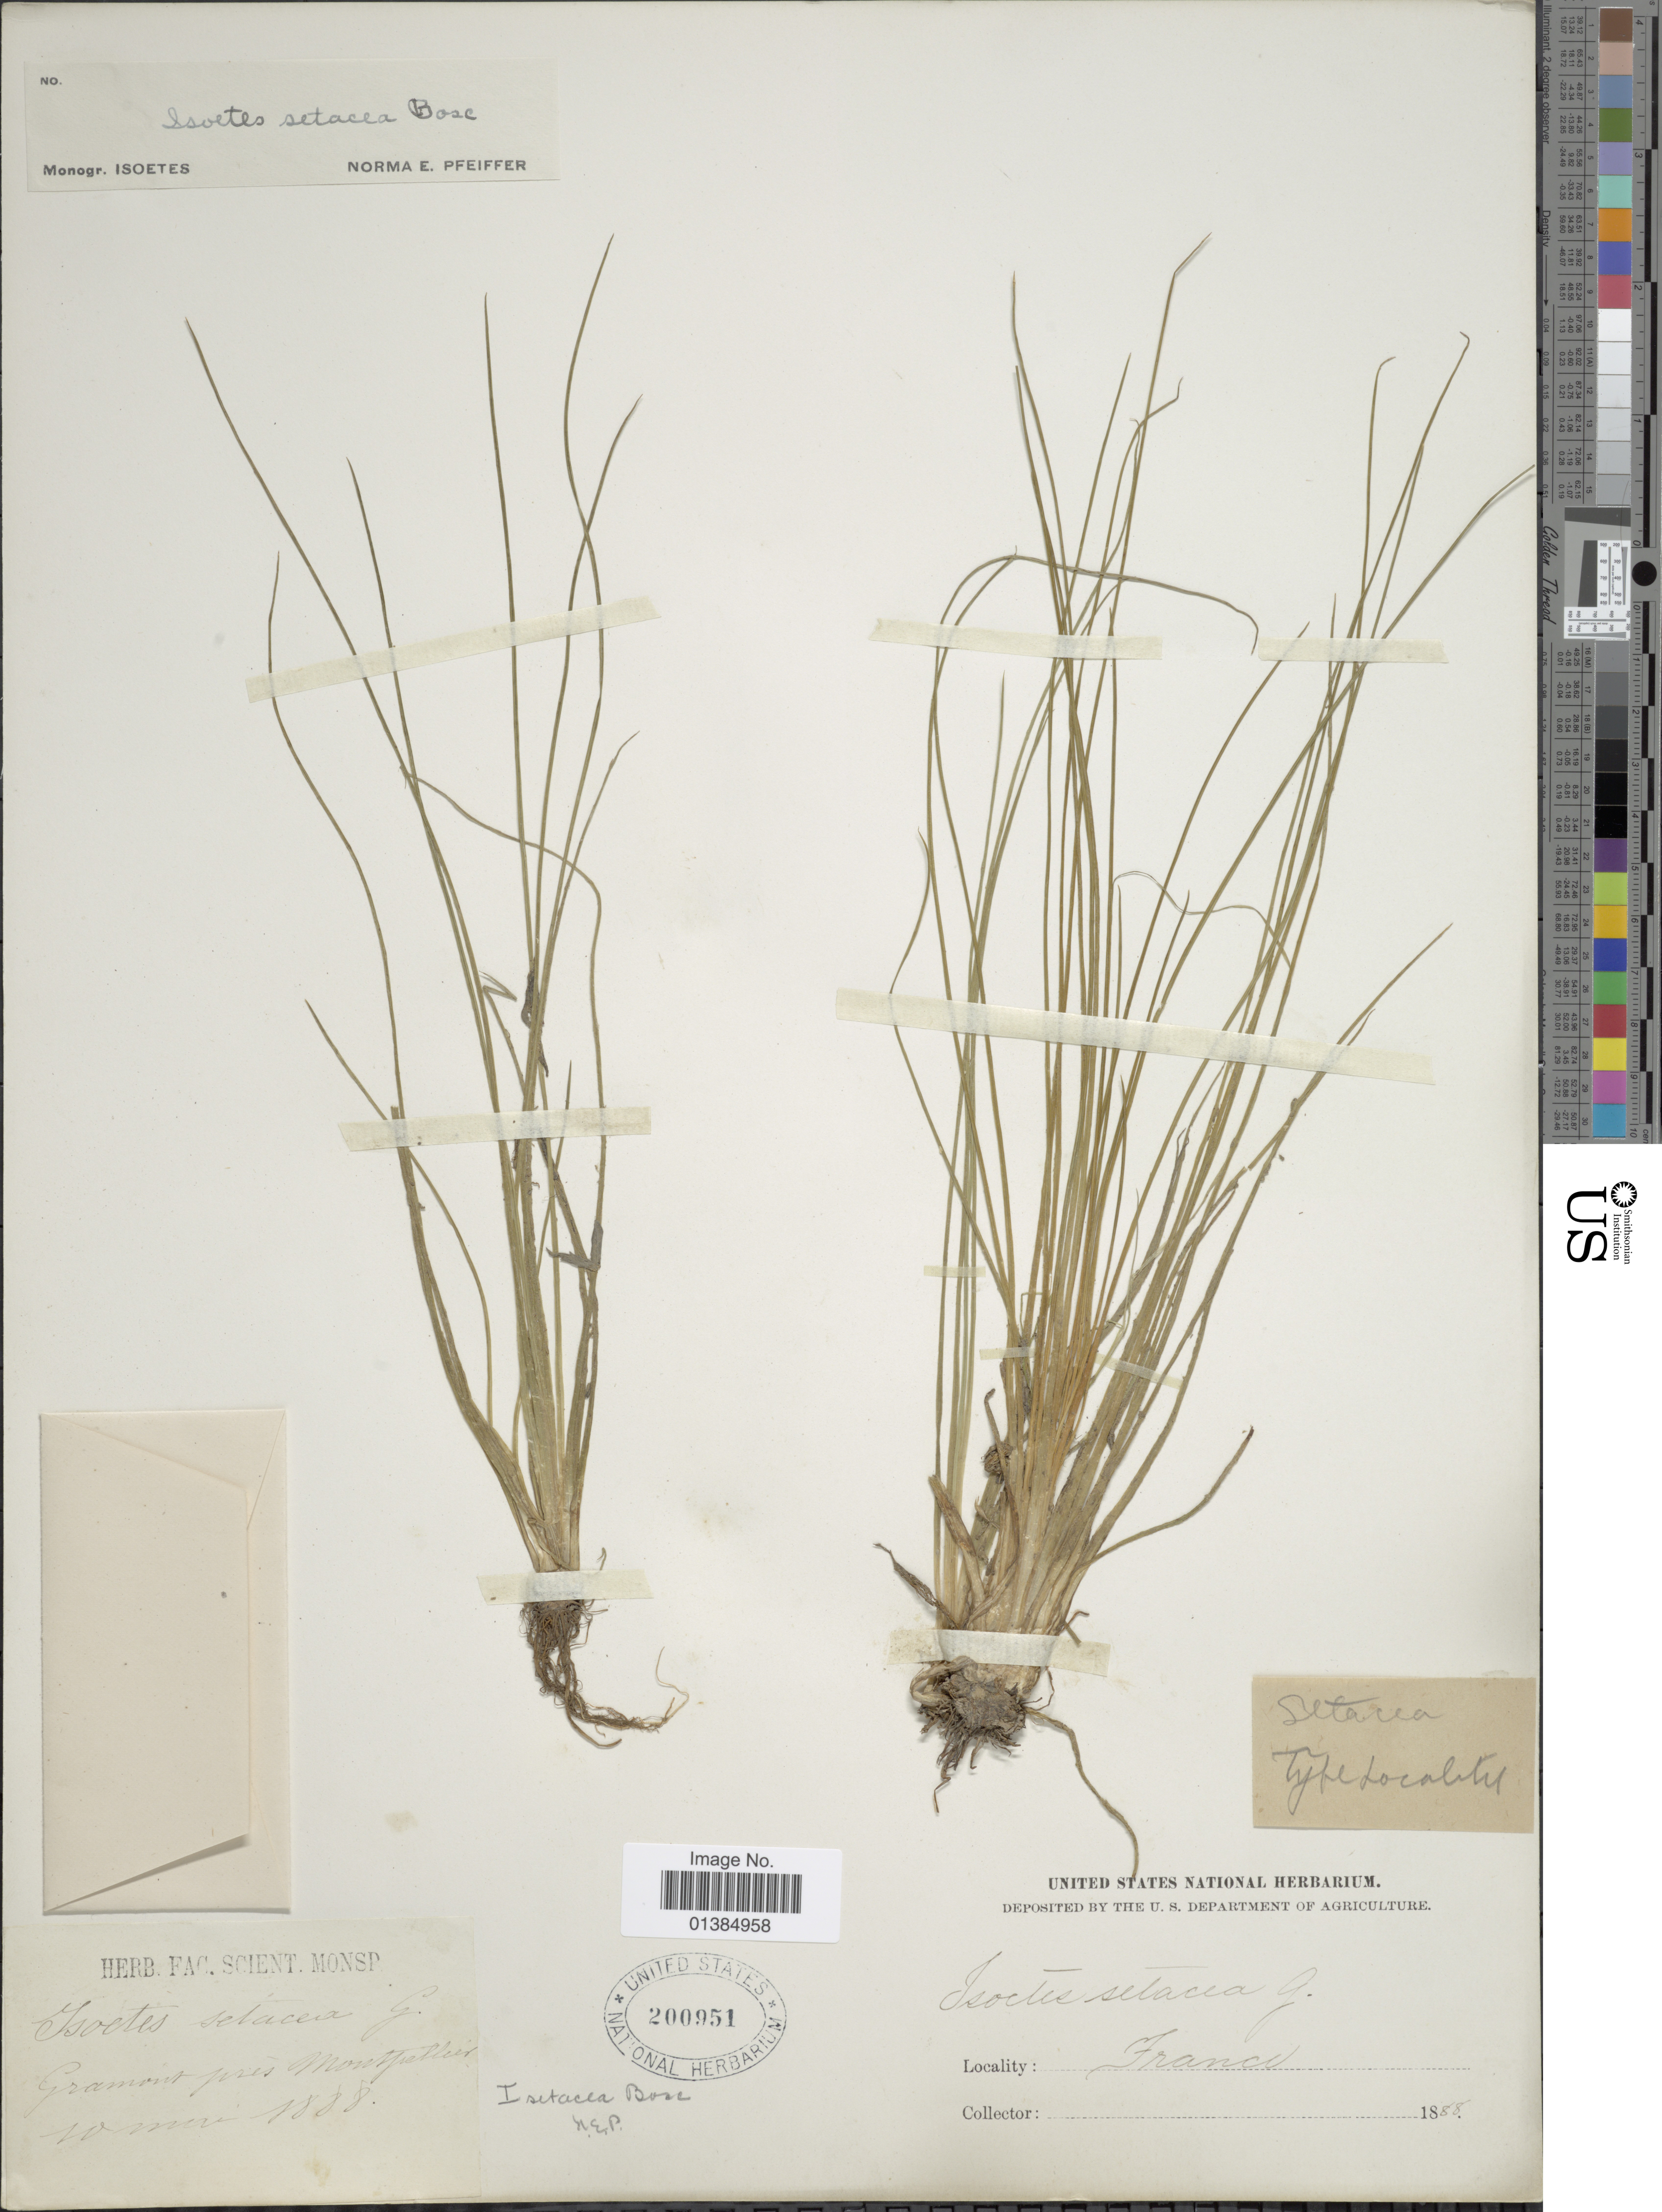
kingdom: Plantae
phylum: Tracheophyta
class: Lycopodiopsida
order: Isoetales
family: Isoetaceae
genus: Isoetes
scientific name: Isoetes delilei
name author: Rothm.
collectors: ex herb. Fas. Scient. Monsp.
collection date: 1888-05-10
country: France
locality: Gramont pres Montpellier.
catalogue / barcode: US 200951